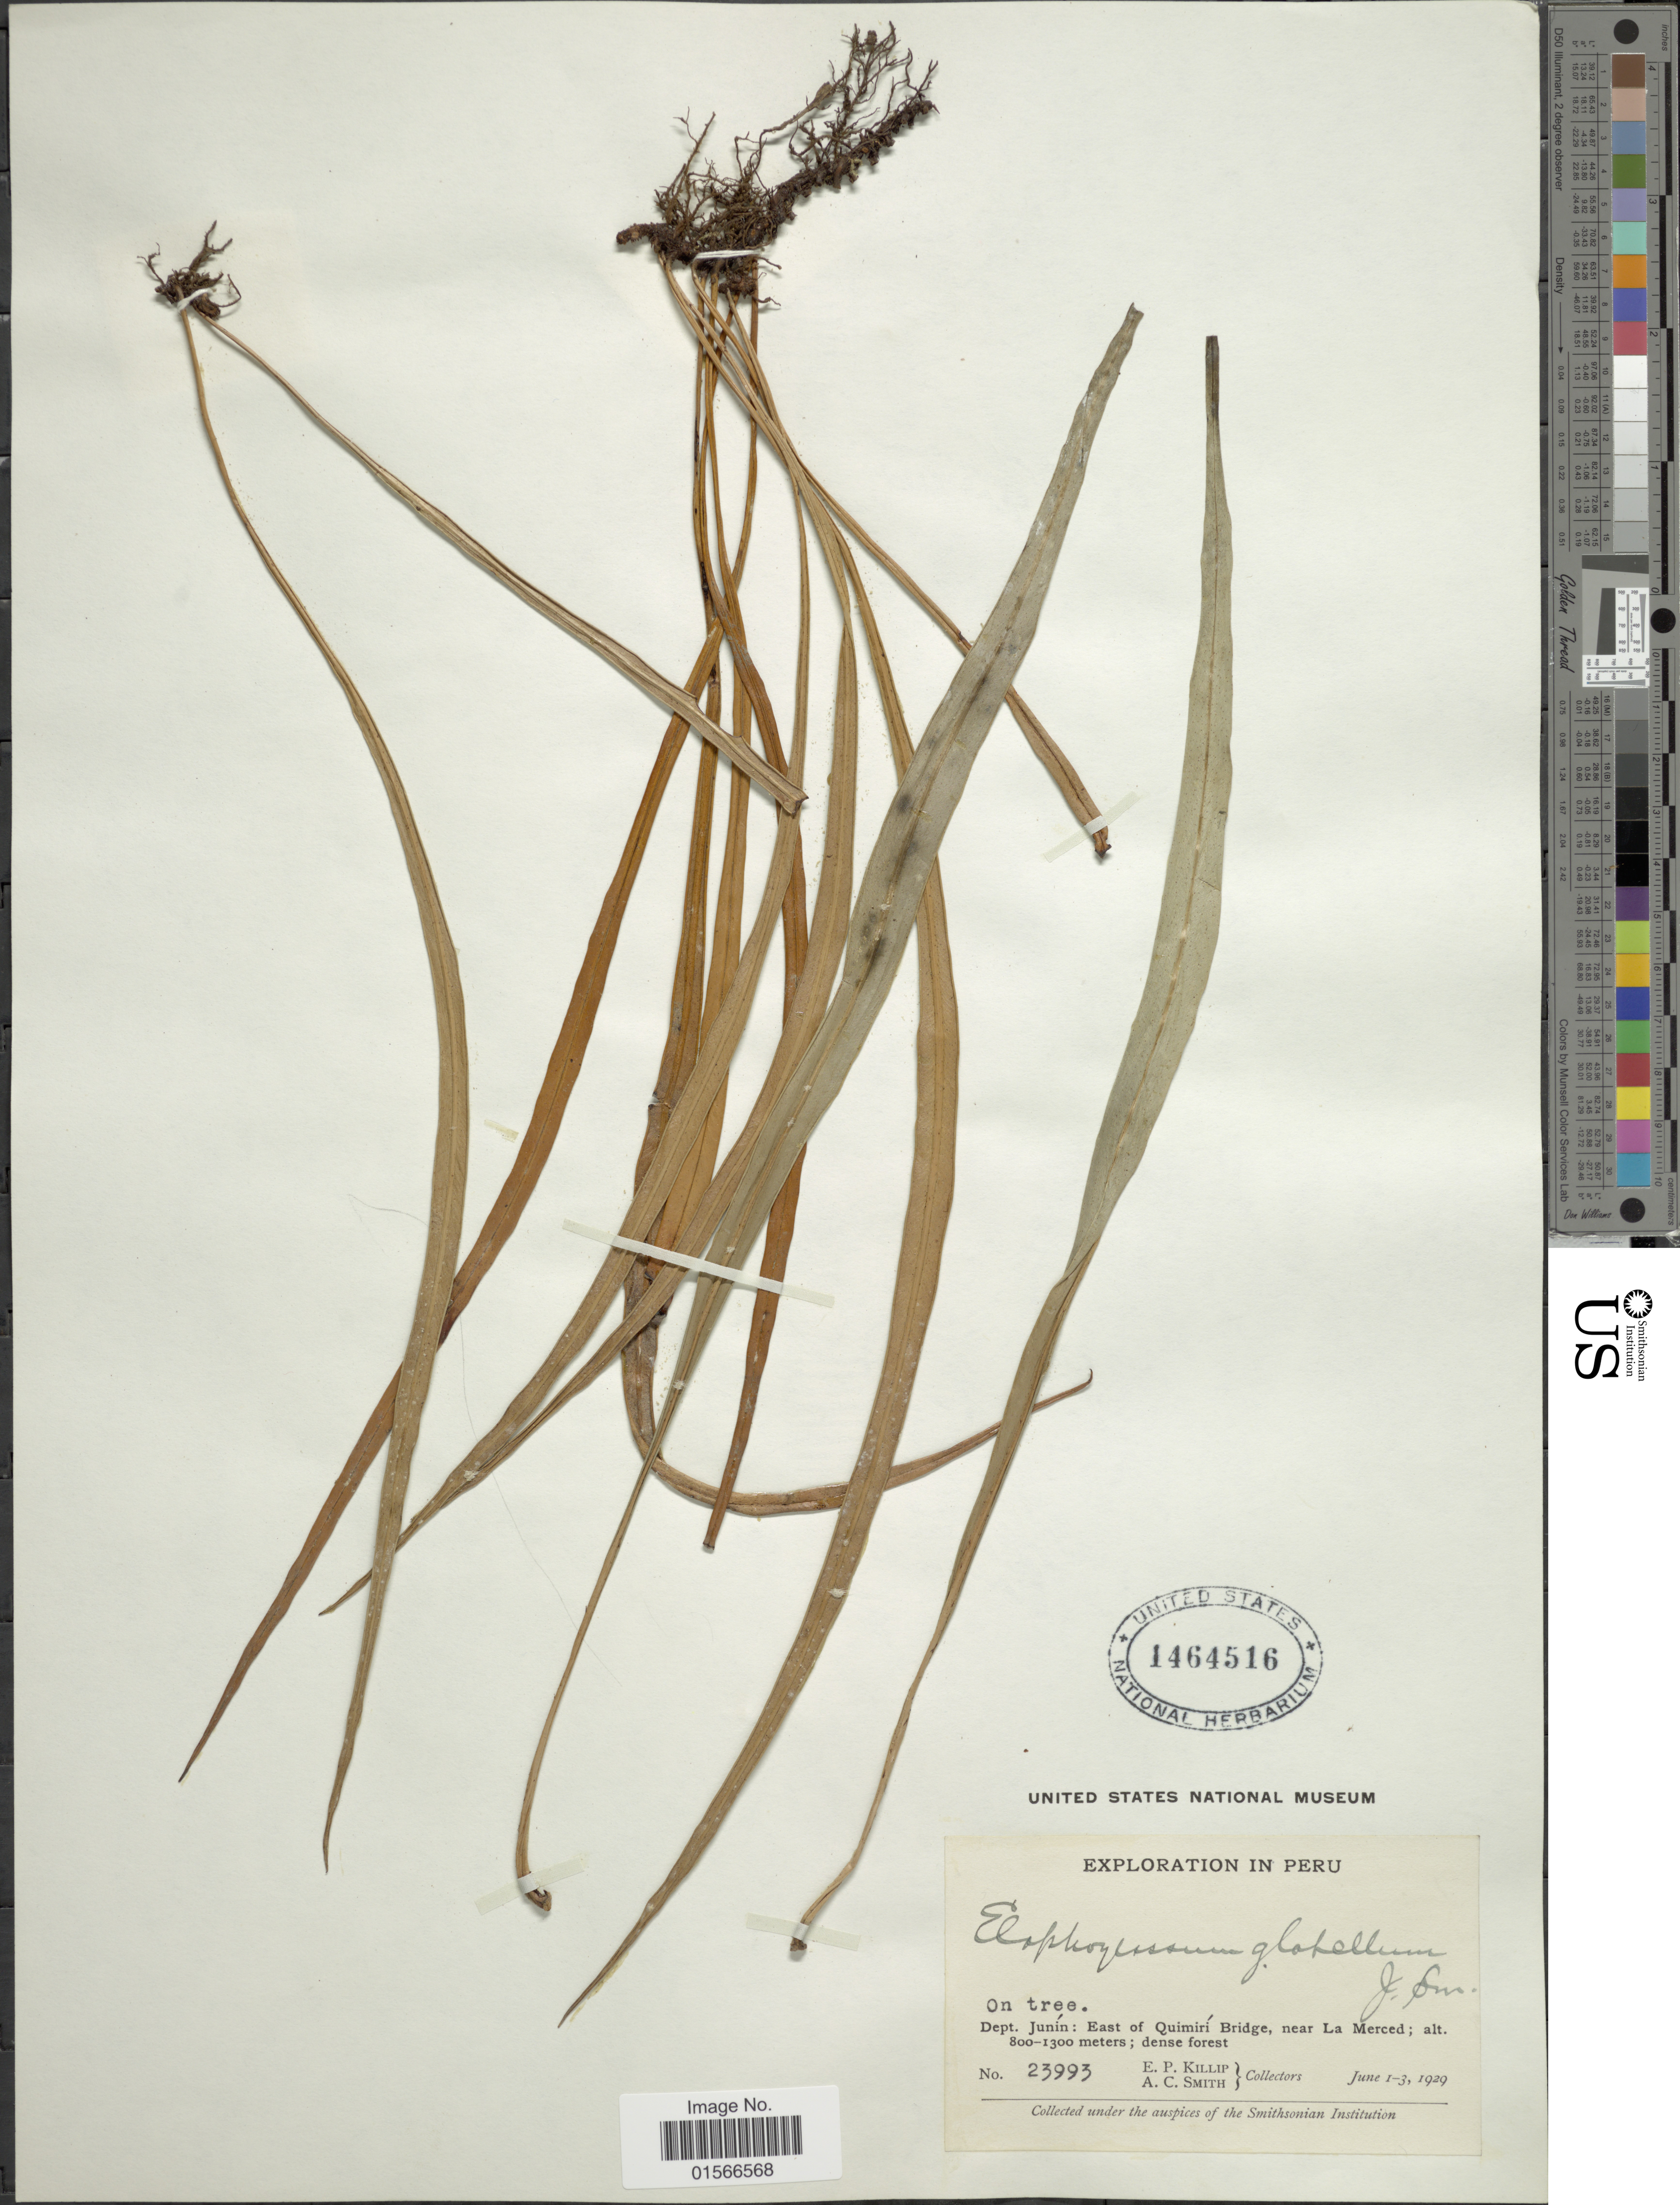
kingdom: Plantae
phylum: Tracheophyta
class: Polypodiopsida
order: Polypodiales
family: Dryopteridaceae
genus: Elaphoglossum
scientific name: Elaphoglossum glabellum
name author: J. Sm.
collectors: E. P. Killip & A. C. Smith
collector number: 23993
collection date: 1929-06-01/1929-06-03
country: Peru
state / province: Junín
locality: Dep. Junín: East of Quimirí Bridge, near La Merced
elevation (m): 800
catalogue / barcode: US 1464516